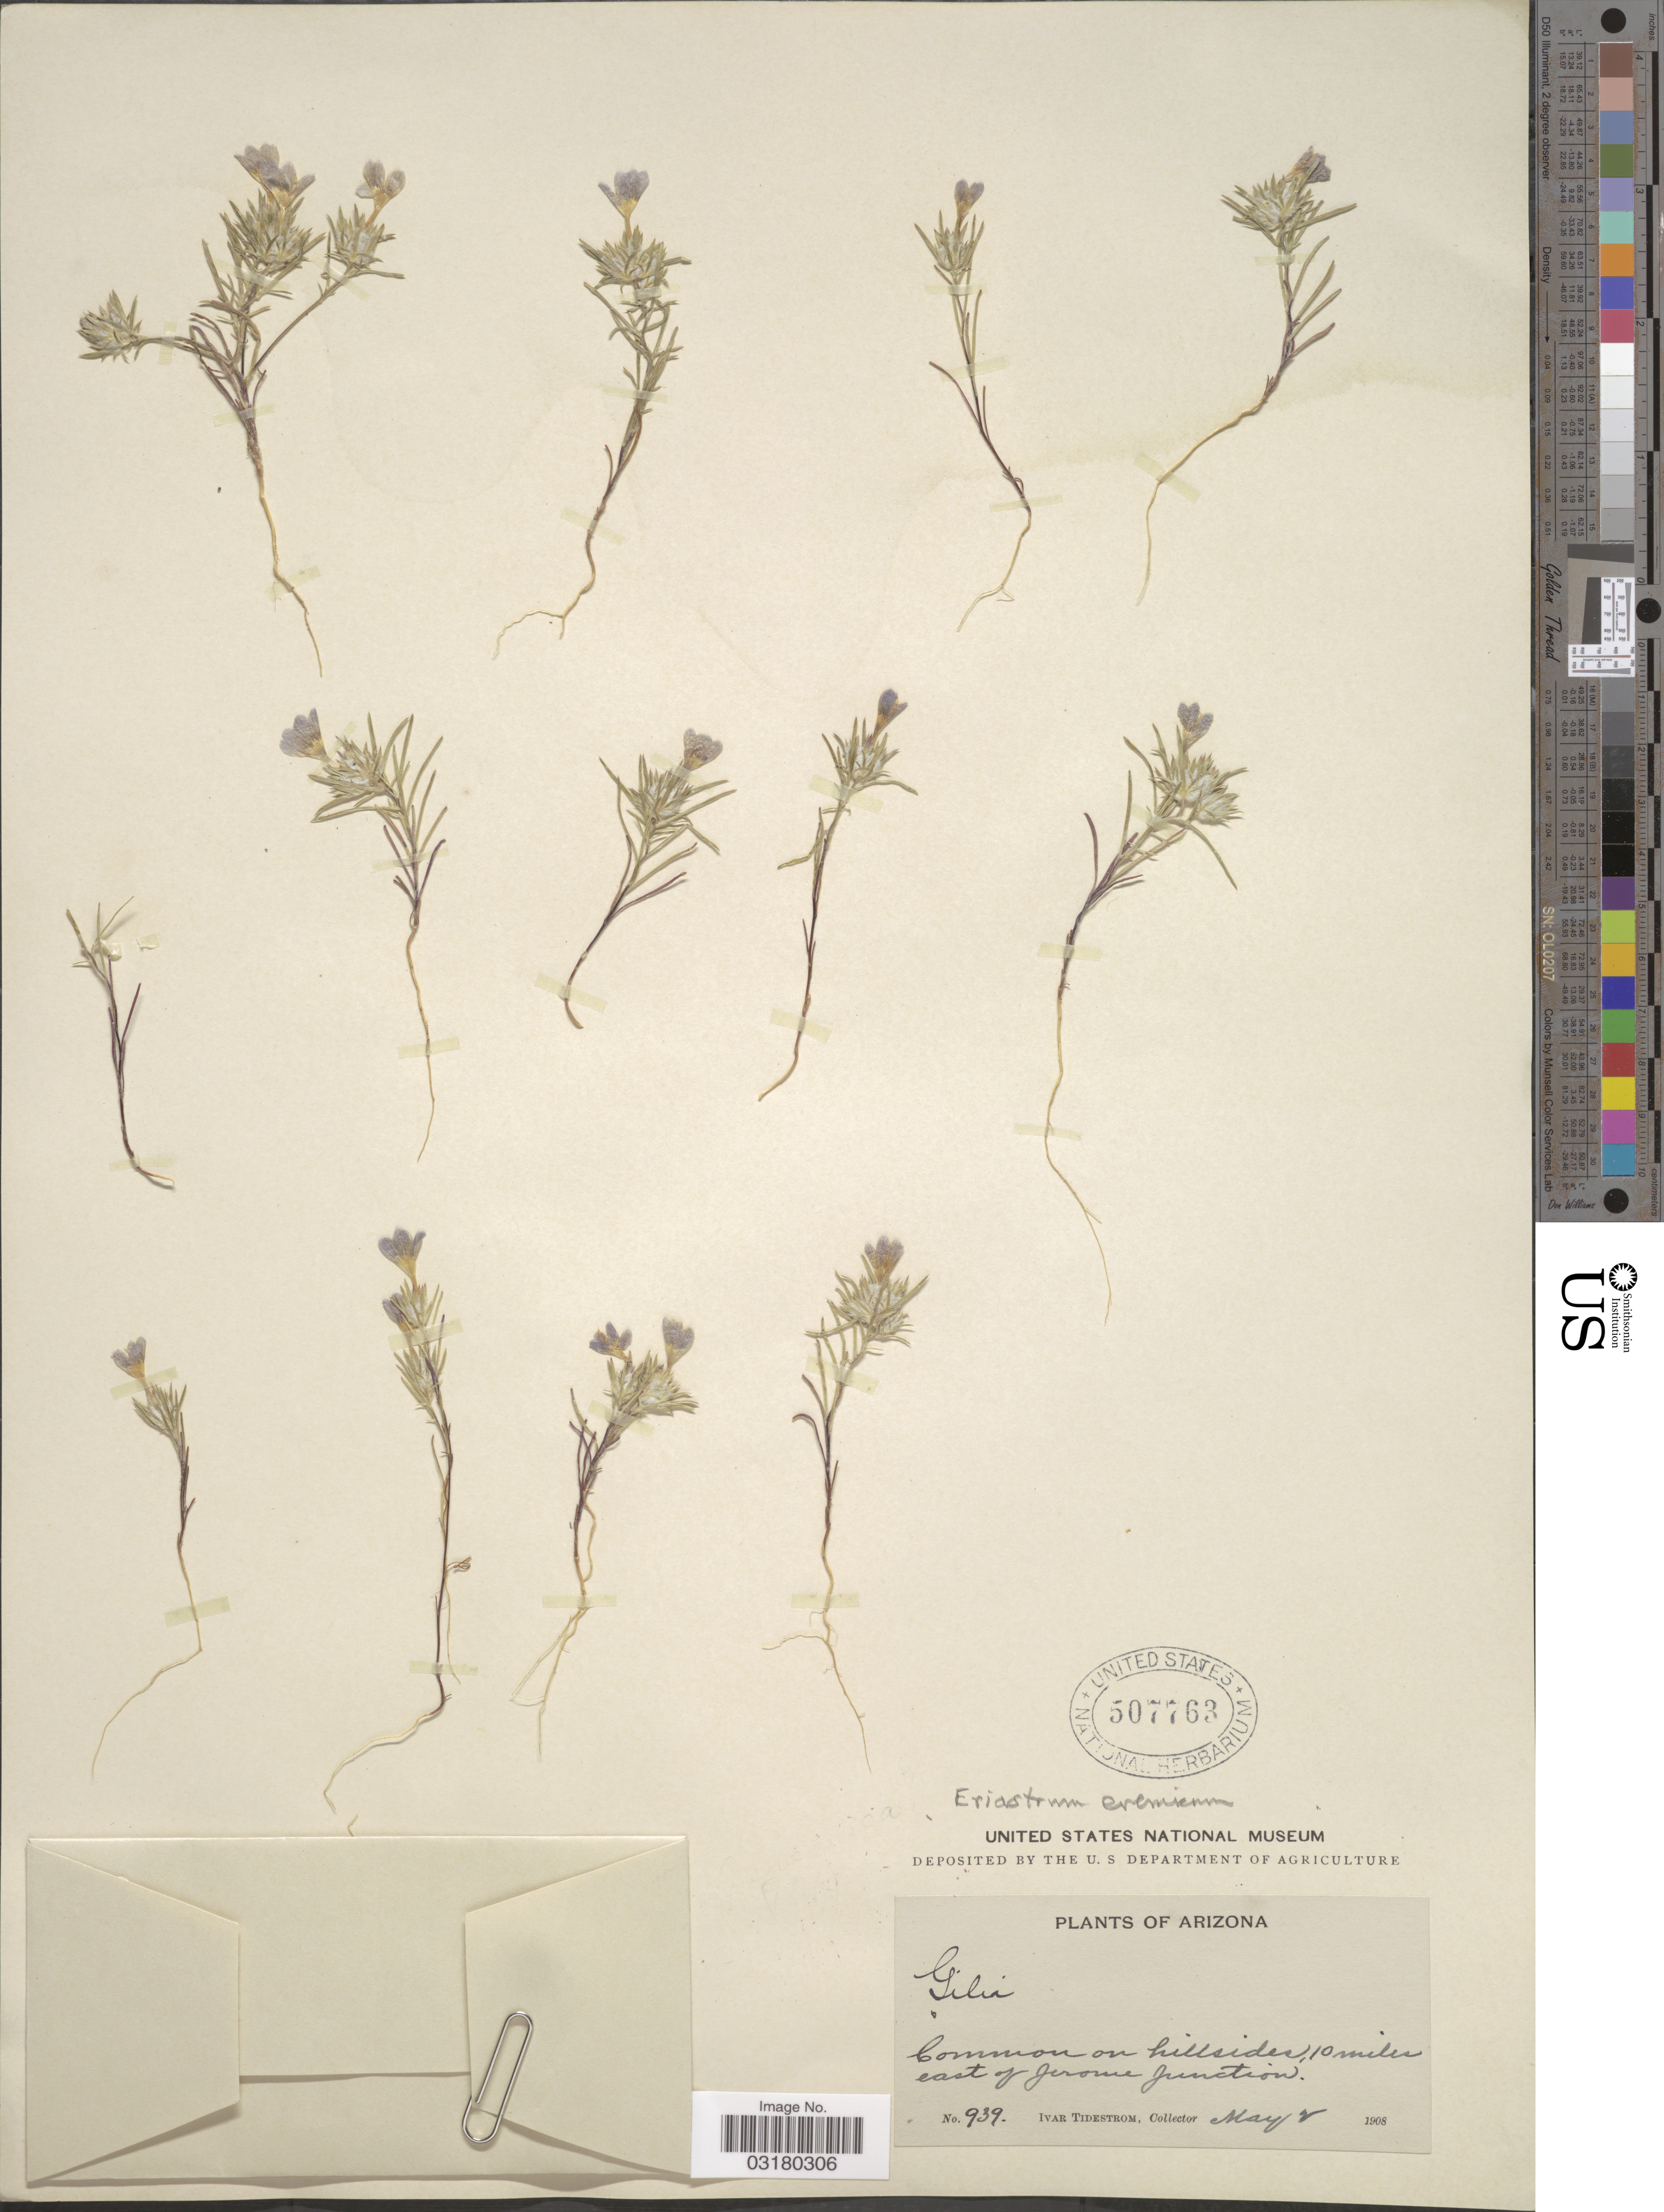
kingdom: Plantae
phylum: Tracheophyta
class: Magnoliopsida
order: Ericales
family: Polemoniaceae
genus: Eriastrum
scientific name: Eriastrum eremicum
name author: (Jeps.) H. Mason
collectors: I. F. Tidestrom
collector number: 939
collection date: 1908-05-02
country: United States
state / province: Arizona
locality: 10 miles east of Jerome Junction.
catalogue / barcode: US 507763